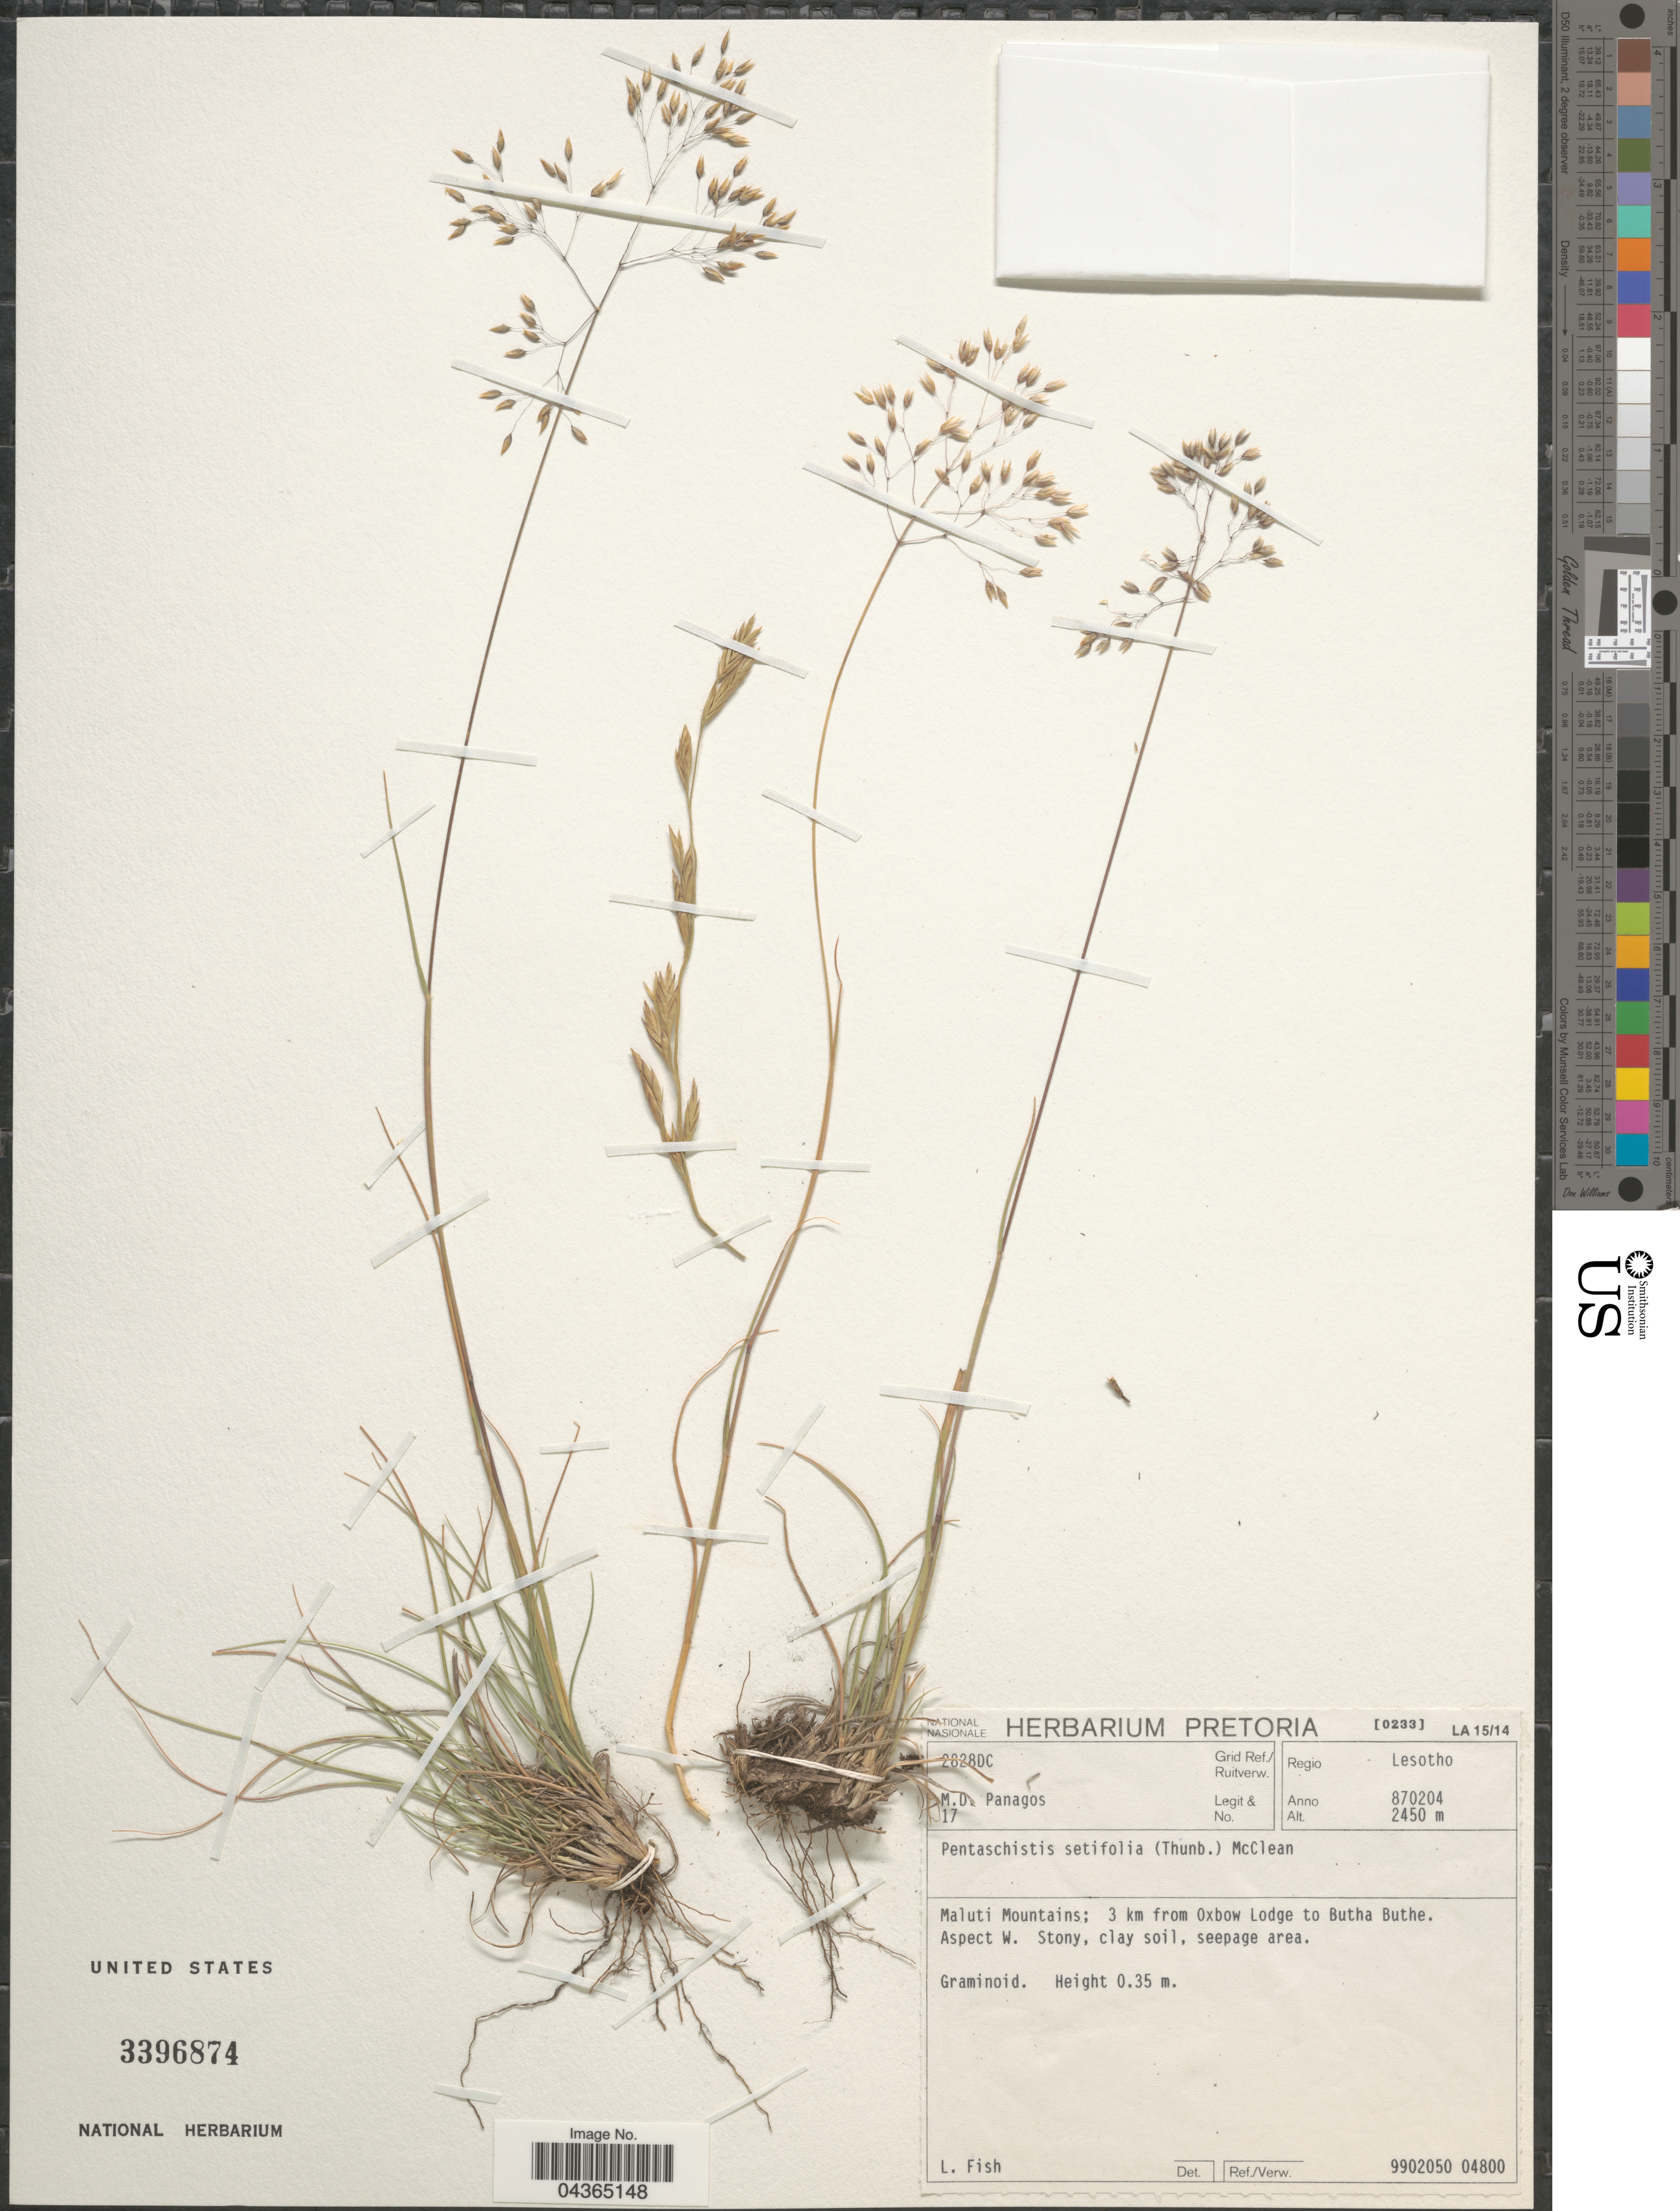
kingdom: Plantae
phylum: Tracheophyta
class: Liliopsida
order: Poales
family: Poaceae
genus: Pentameris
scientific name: Pentameris setifolia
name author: (Thunb.) Galley & H.P. Linder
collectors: M. Panagos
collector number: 17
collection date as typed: Transcribed d/m/y: 4/2/87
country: Lesotho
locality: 2828DC Grid Ref./Ruitverw. Regio Lesotho. Maluti Mountains: 3 km from Oxbow Lodge to Butha Buthe. Aspect W.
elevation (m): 2450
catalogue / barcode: US 3396874